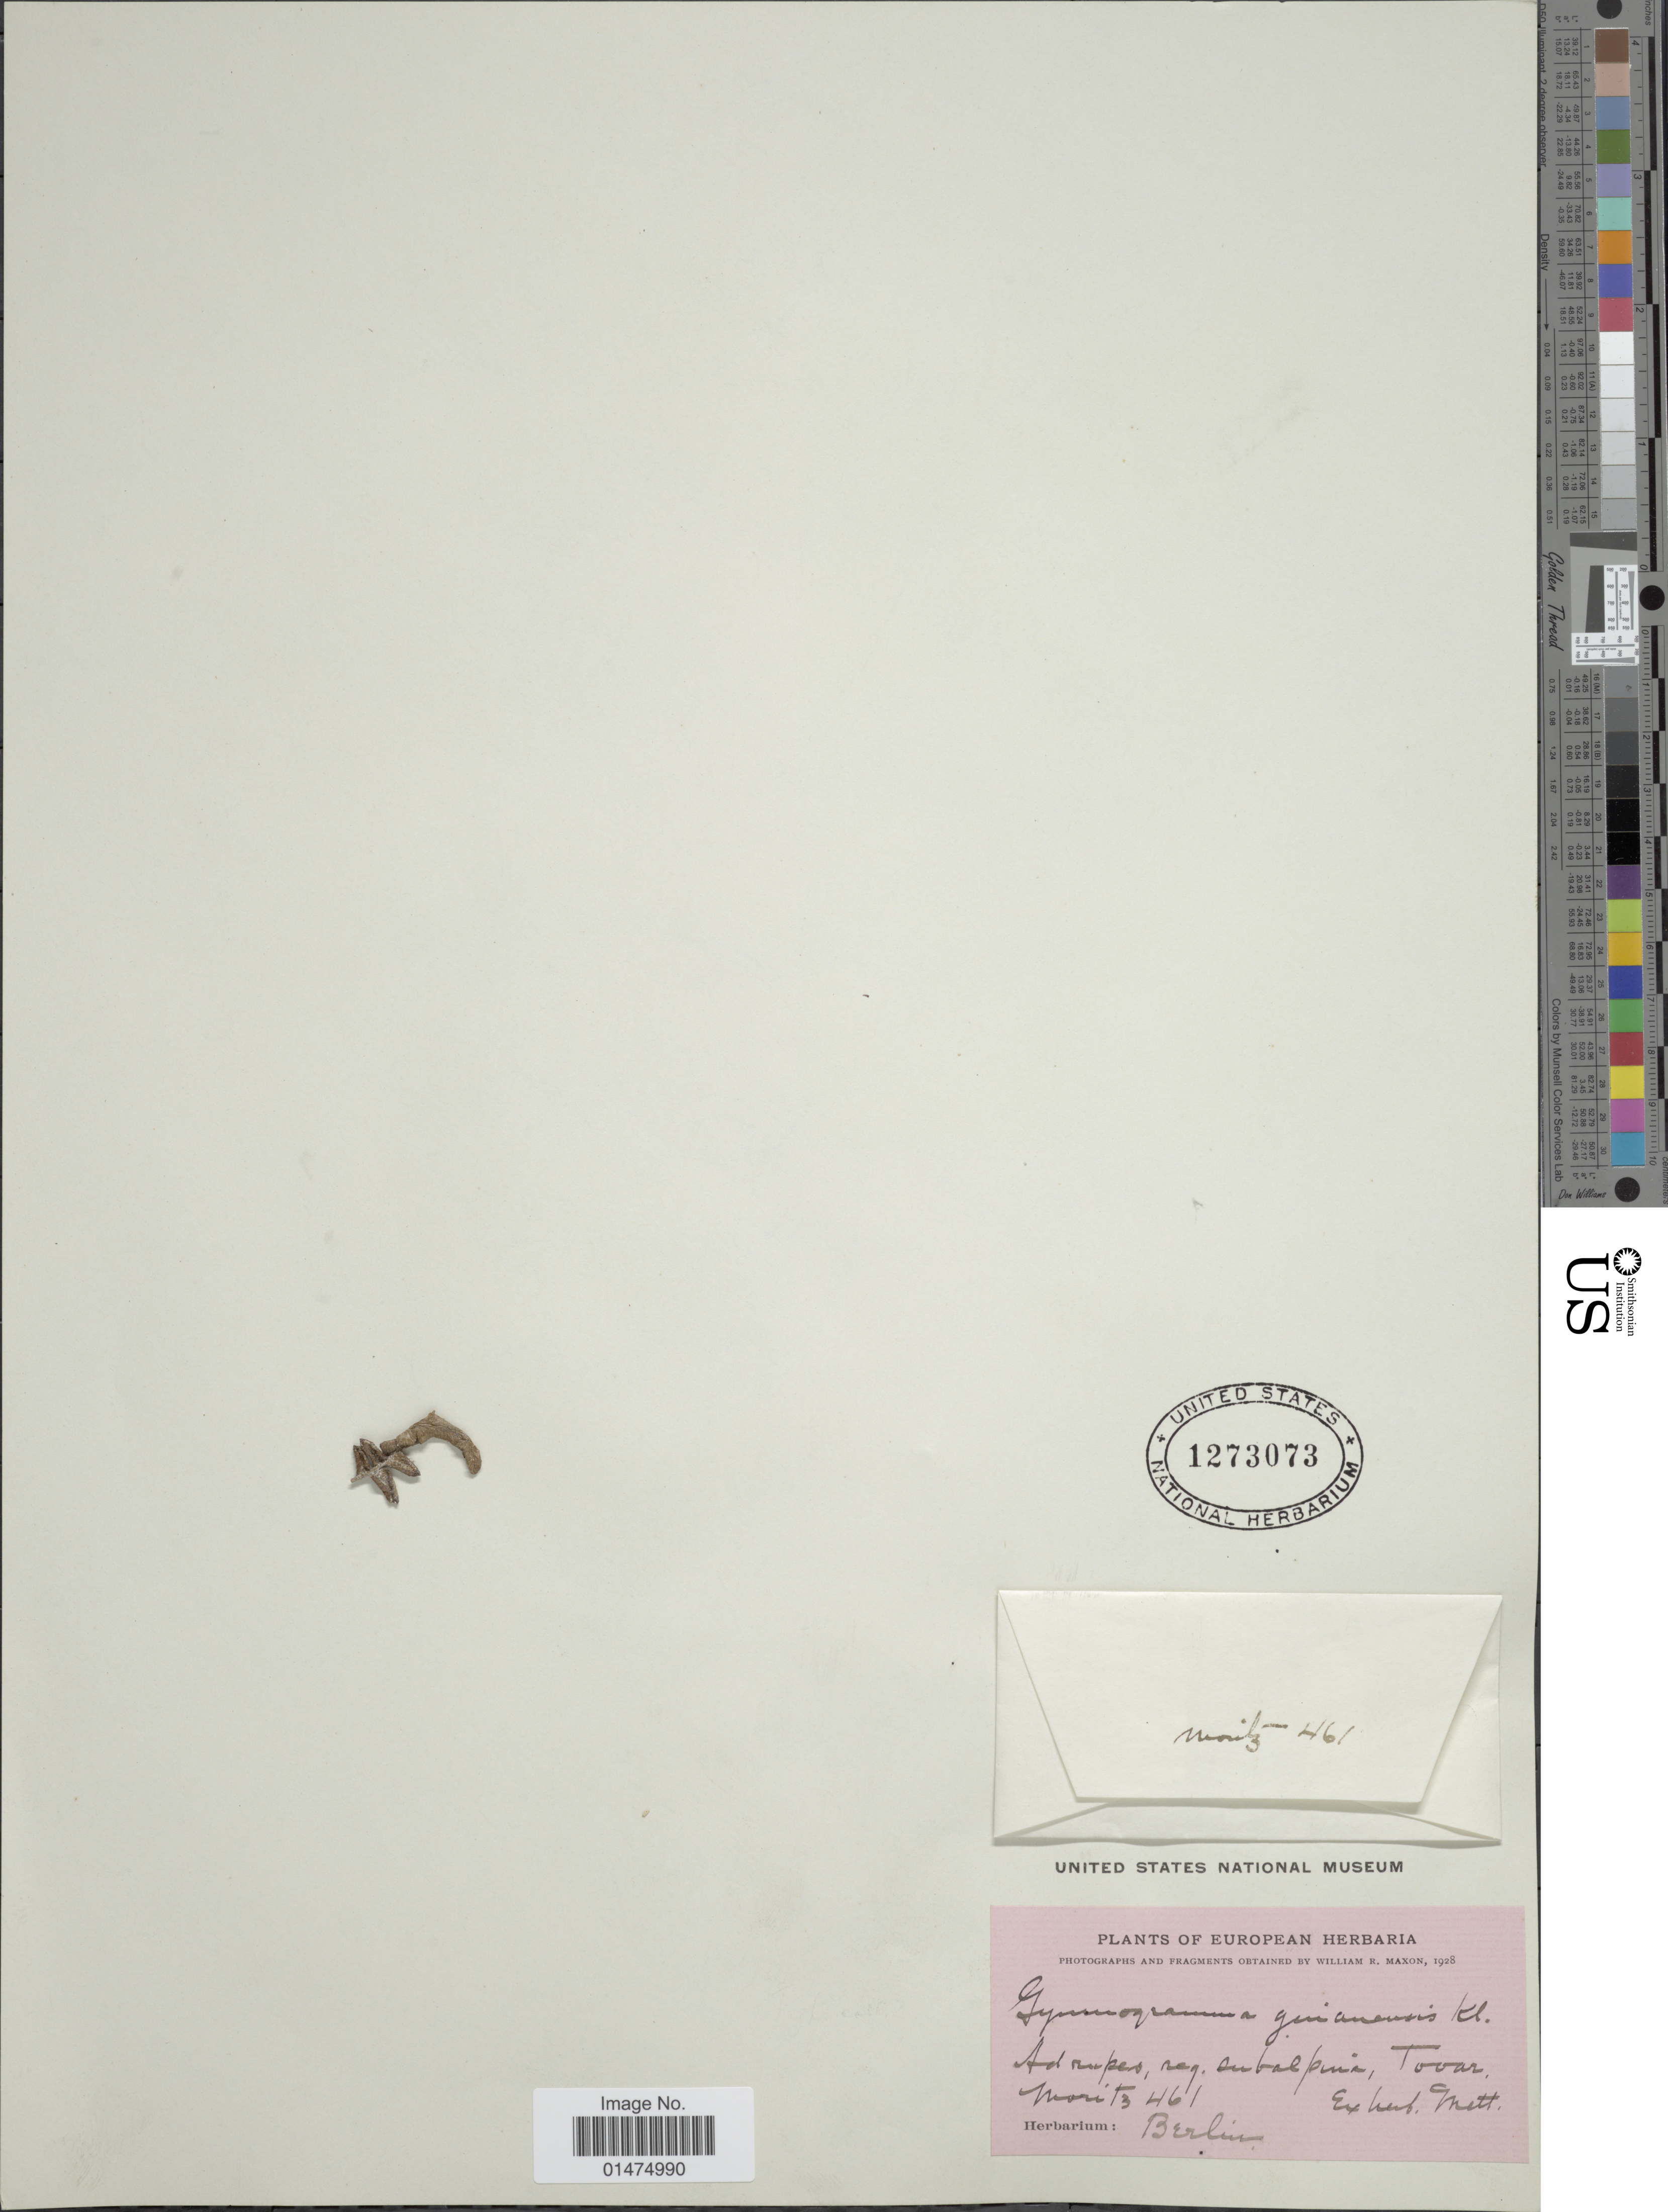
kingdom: Plantae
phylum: Tracheophyta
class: Polypodiopsida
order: Polypodiales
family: Pteridaceae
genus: Pityrogramma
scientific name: Pityrogramma chrysoconia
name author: (Desv.) Maxon ex Domin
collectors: Moritz, --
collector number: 461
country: Germany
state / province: Berlin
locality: Ad rupas reg. australpina, Tovar [interpreted]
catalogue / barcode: US 1273073